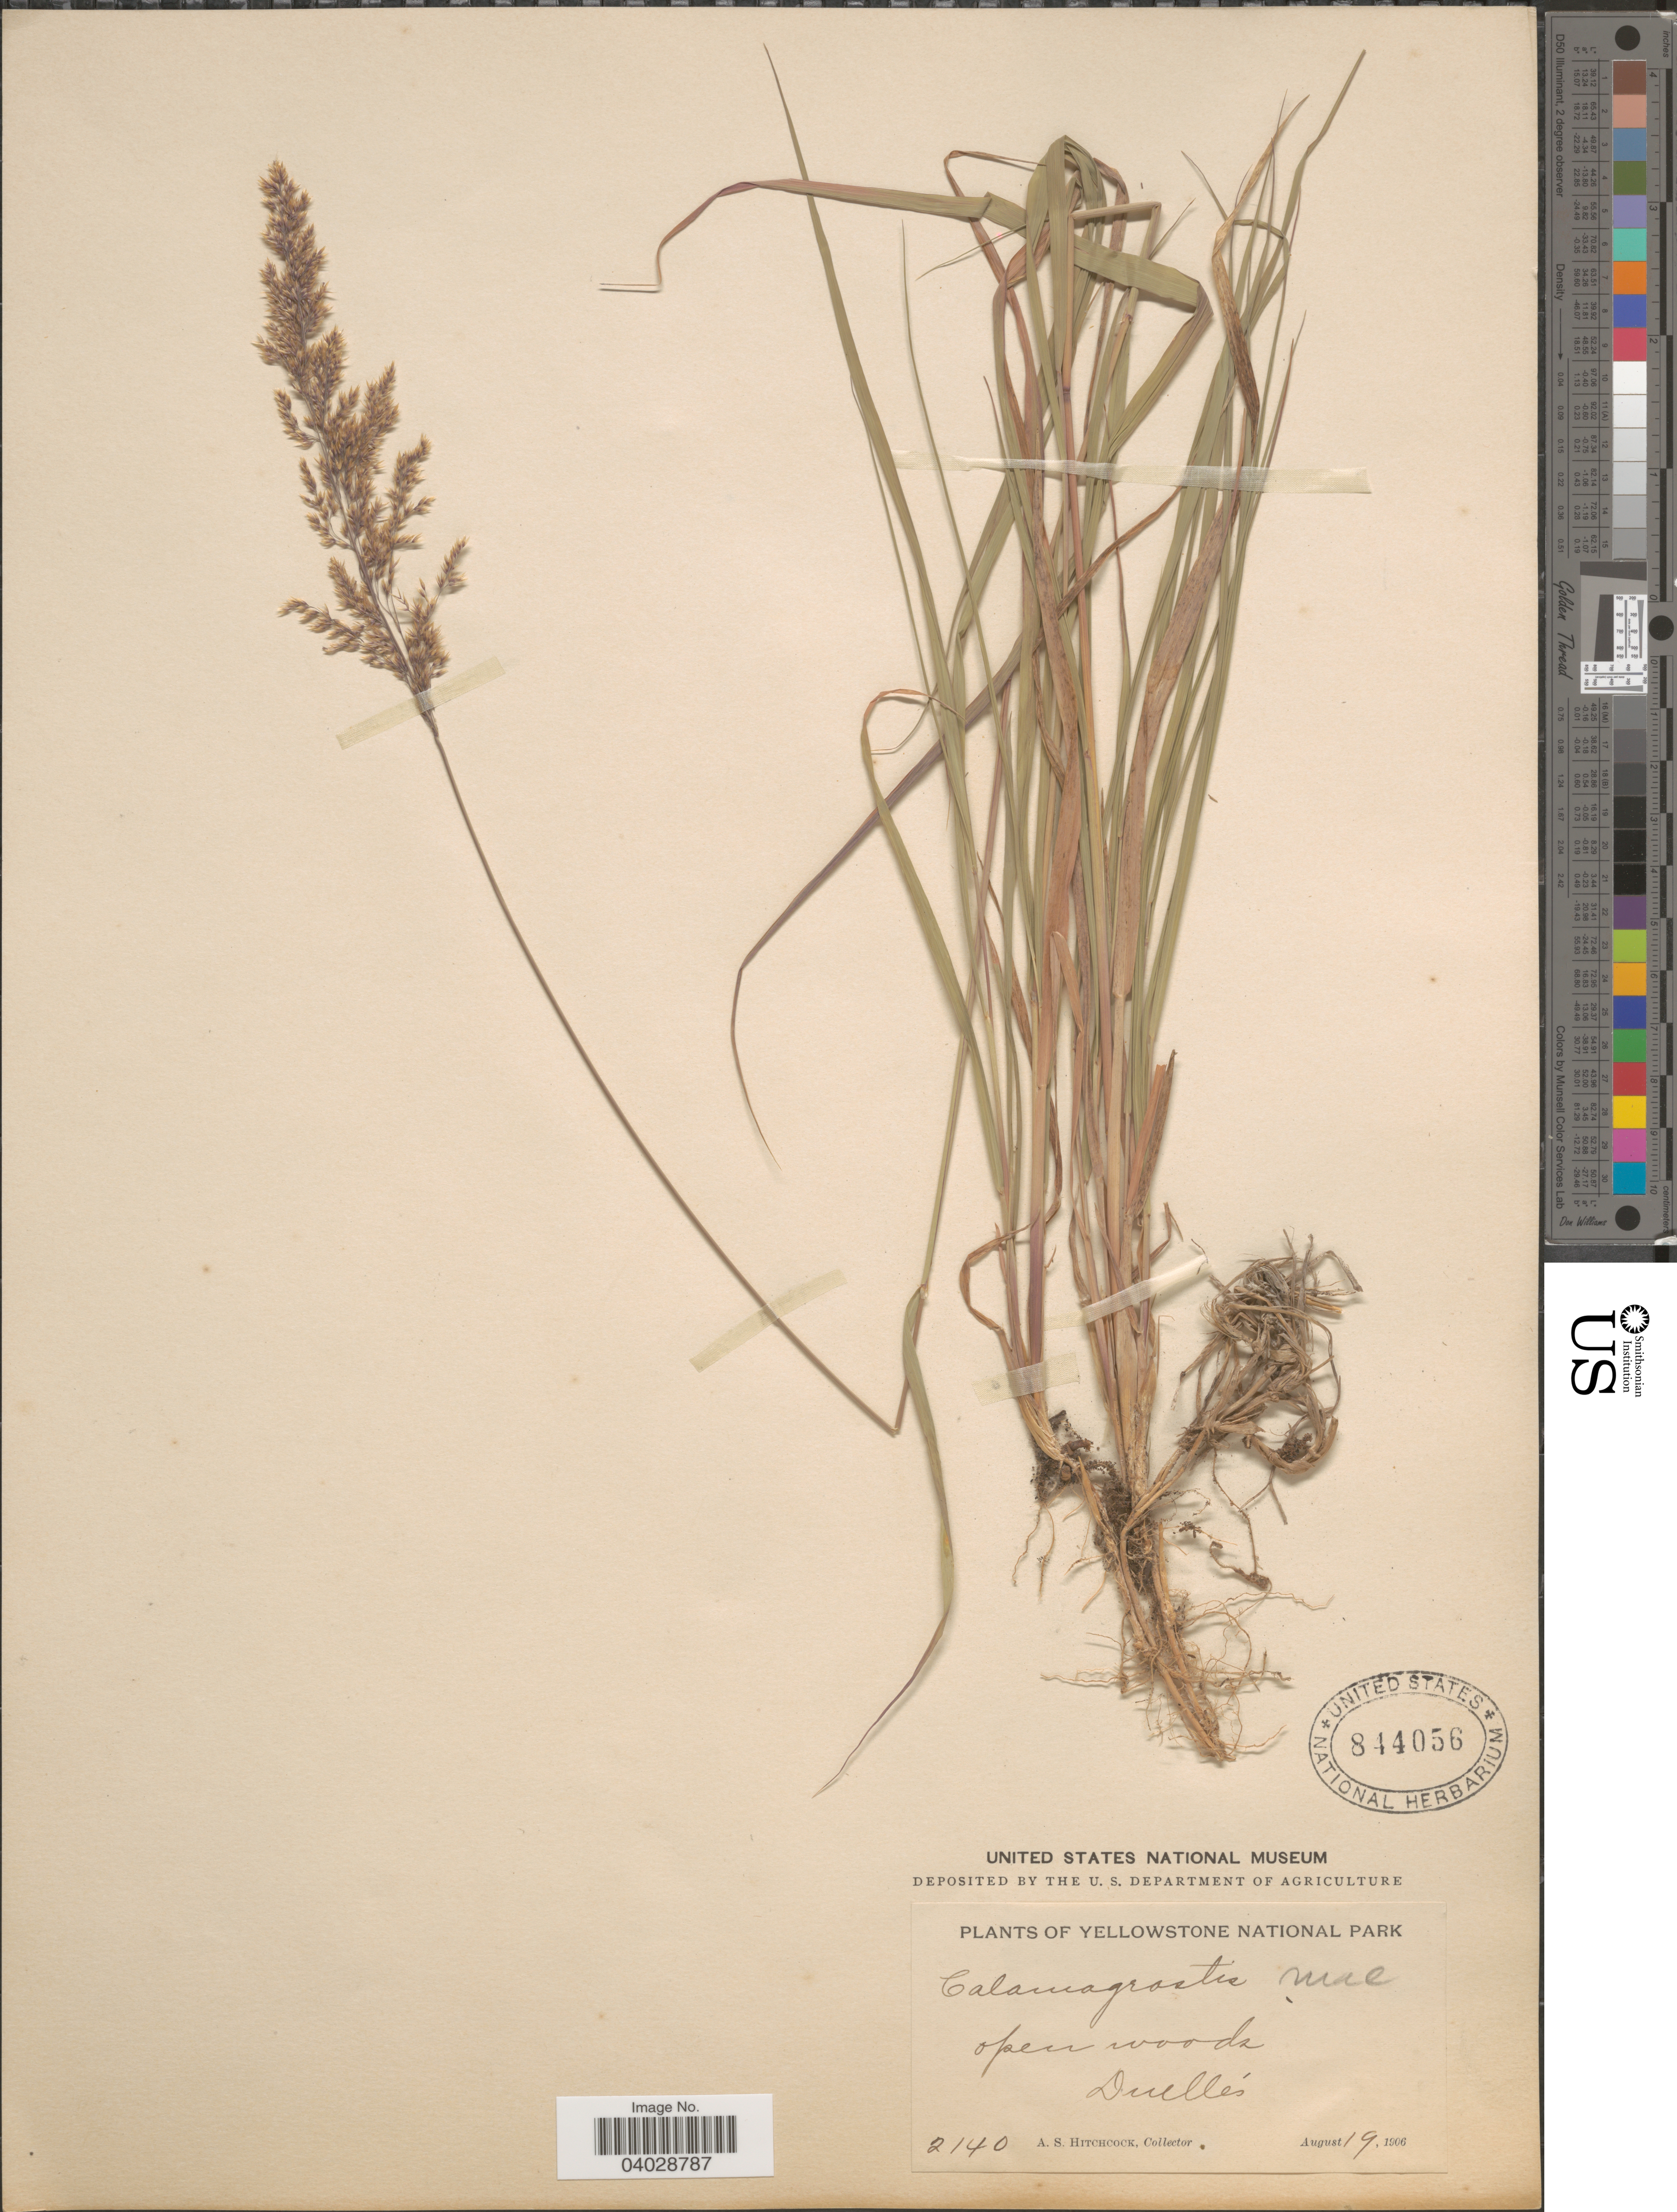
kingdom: Plantae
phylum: Tracheophyta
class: Liliopsida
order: Poales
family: Poaceae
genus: Calamagrostis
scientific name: Calamagrostis canadensis var. macouniana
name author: (Vasey) Stebbins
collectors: A. S. Hitchcock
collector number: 2140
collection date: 1906-08-19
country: United States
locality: Yellowstone National Park. Duelle's.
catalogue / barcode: US 844056